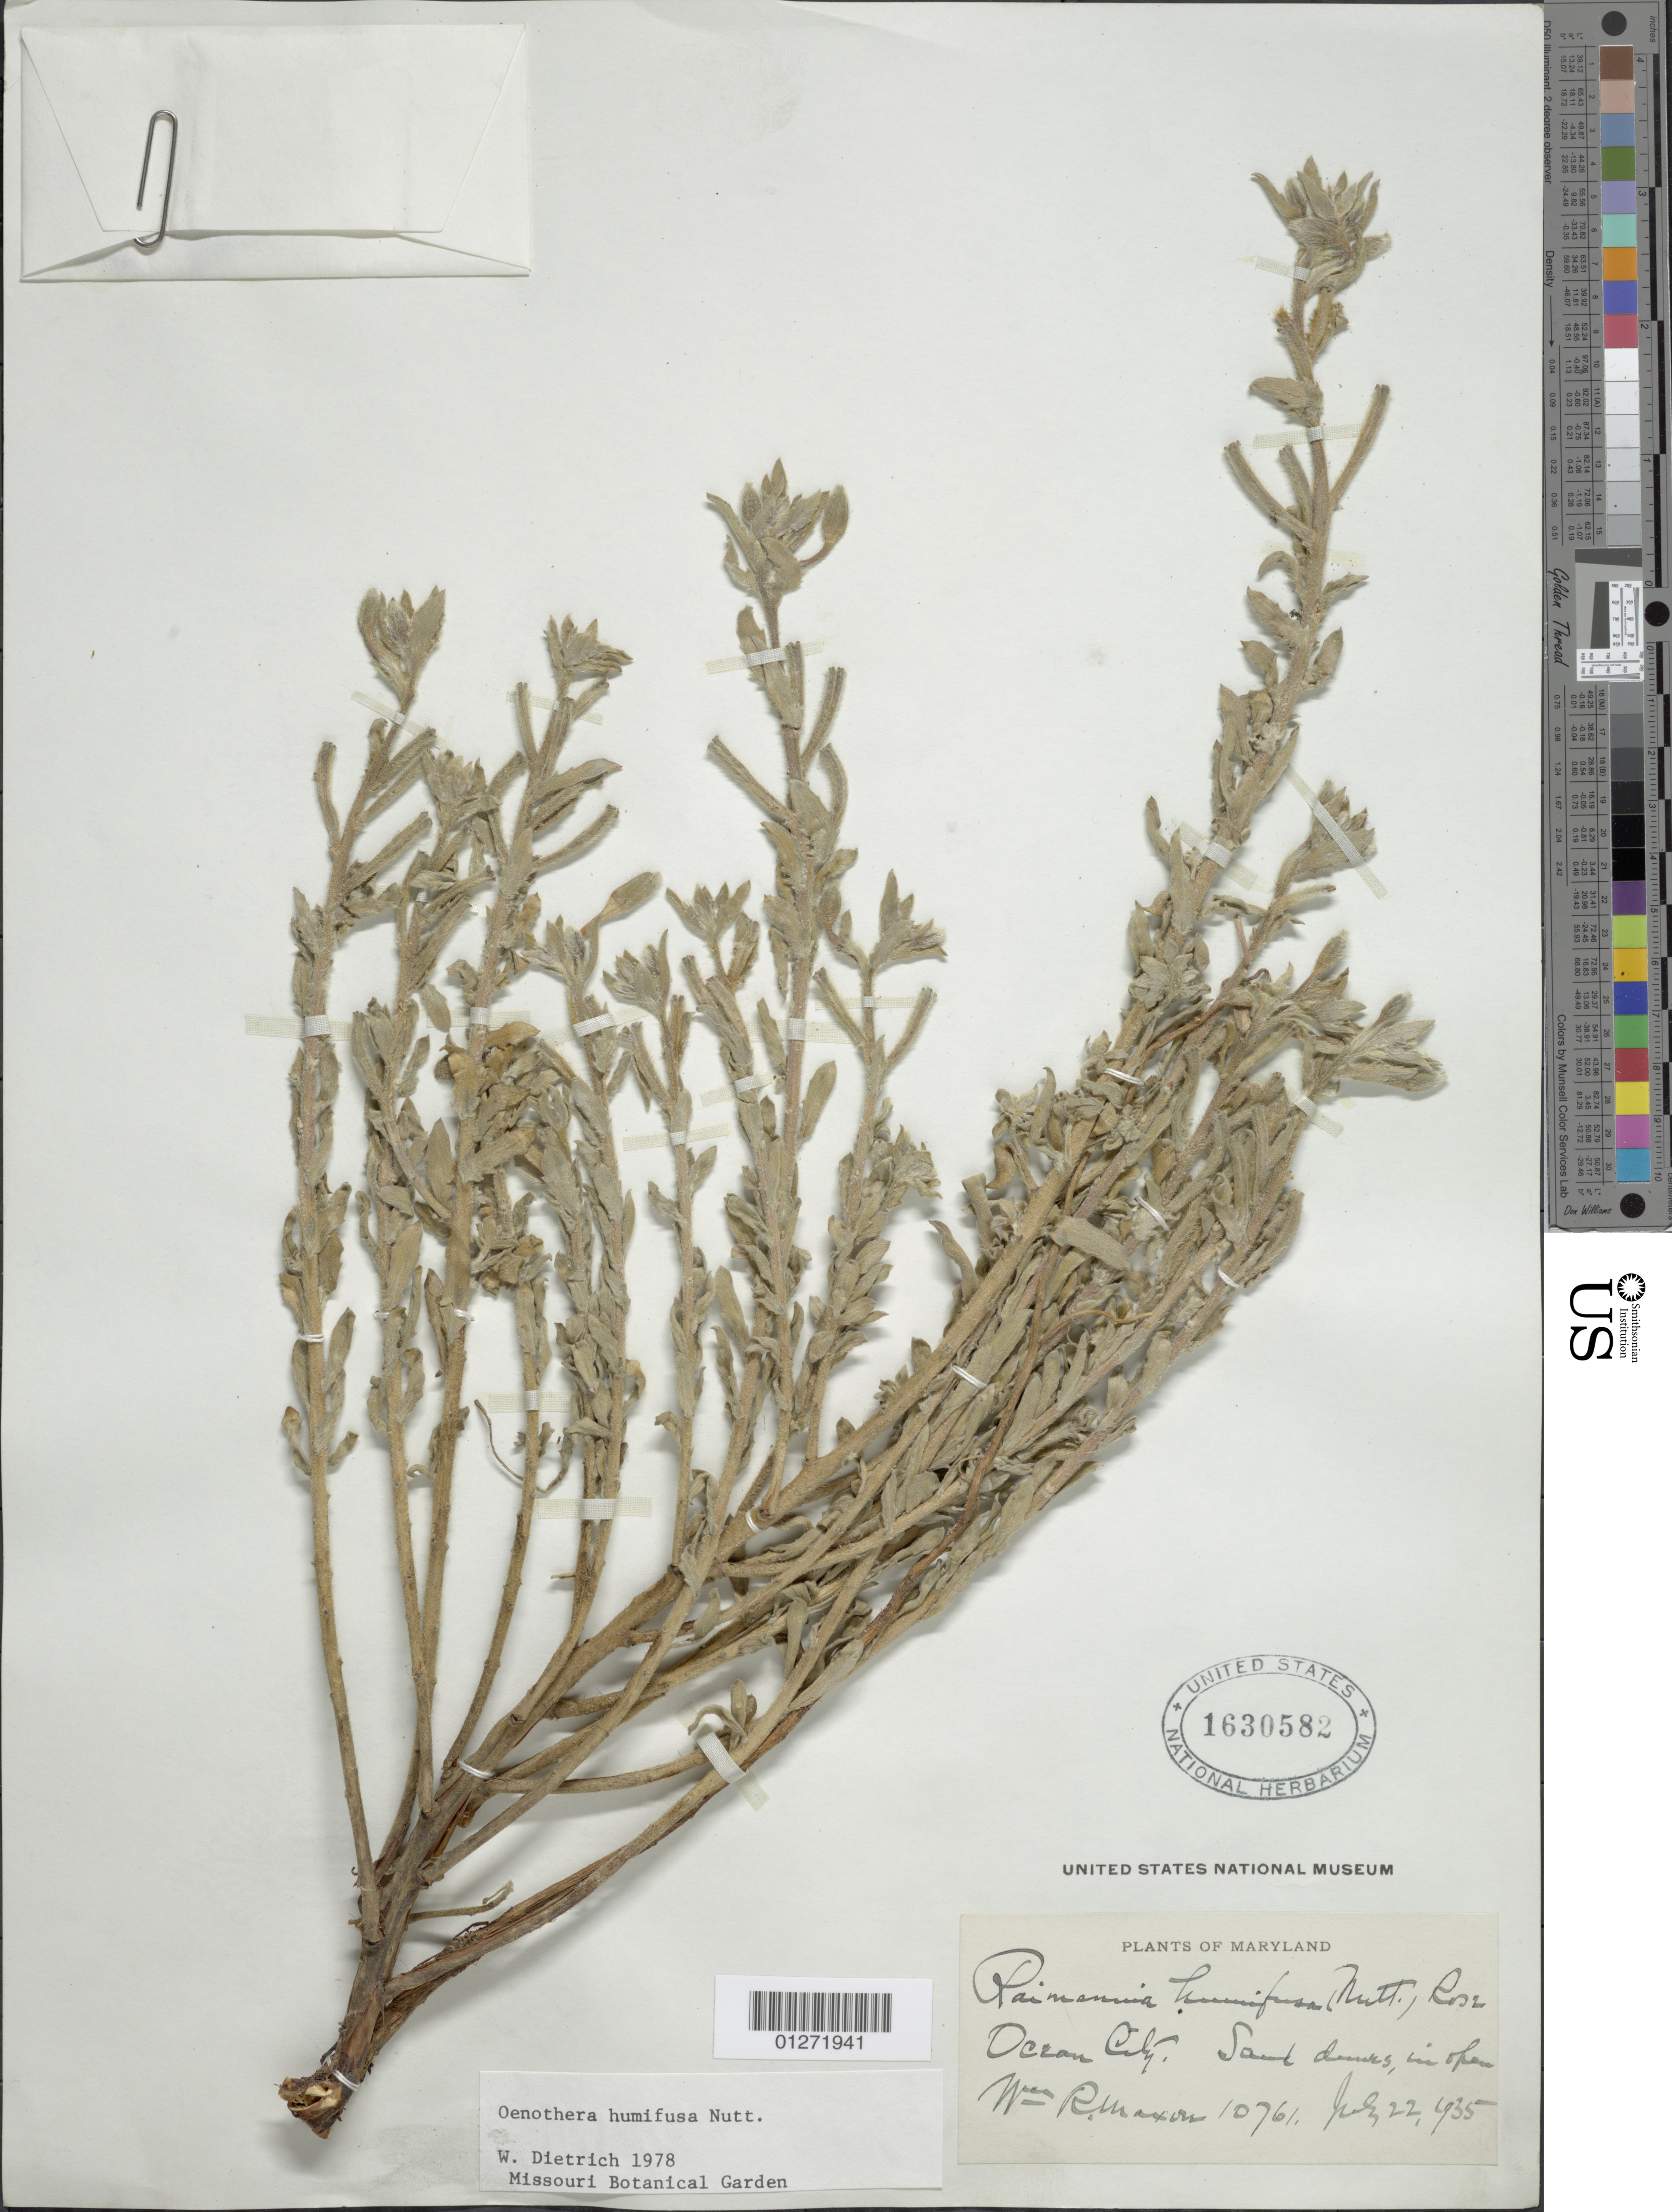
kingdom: Plantae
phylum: Tracheophyta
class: Magnoliopsida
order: Myrtales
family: Onagraceae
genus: Oenothera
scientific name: Oenothera humifusa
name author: Nutt.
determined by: Dietrich, W.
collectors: W. R. Maxon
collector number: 10761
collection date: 1935-07-22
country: United States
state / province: Maryland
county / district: Worcester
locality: Ocean City.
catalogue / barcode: US 1630582